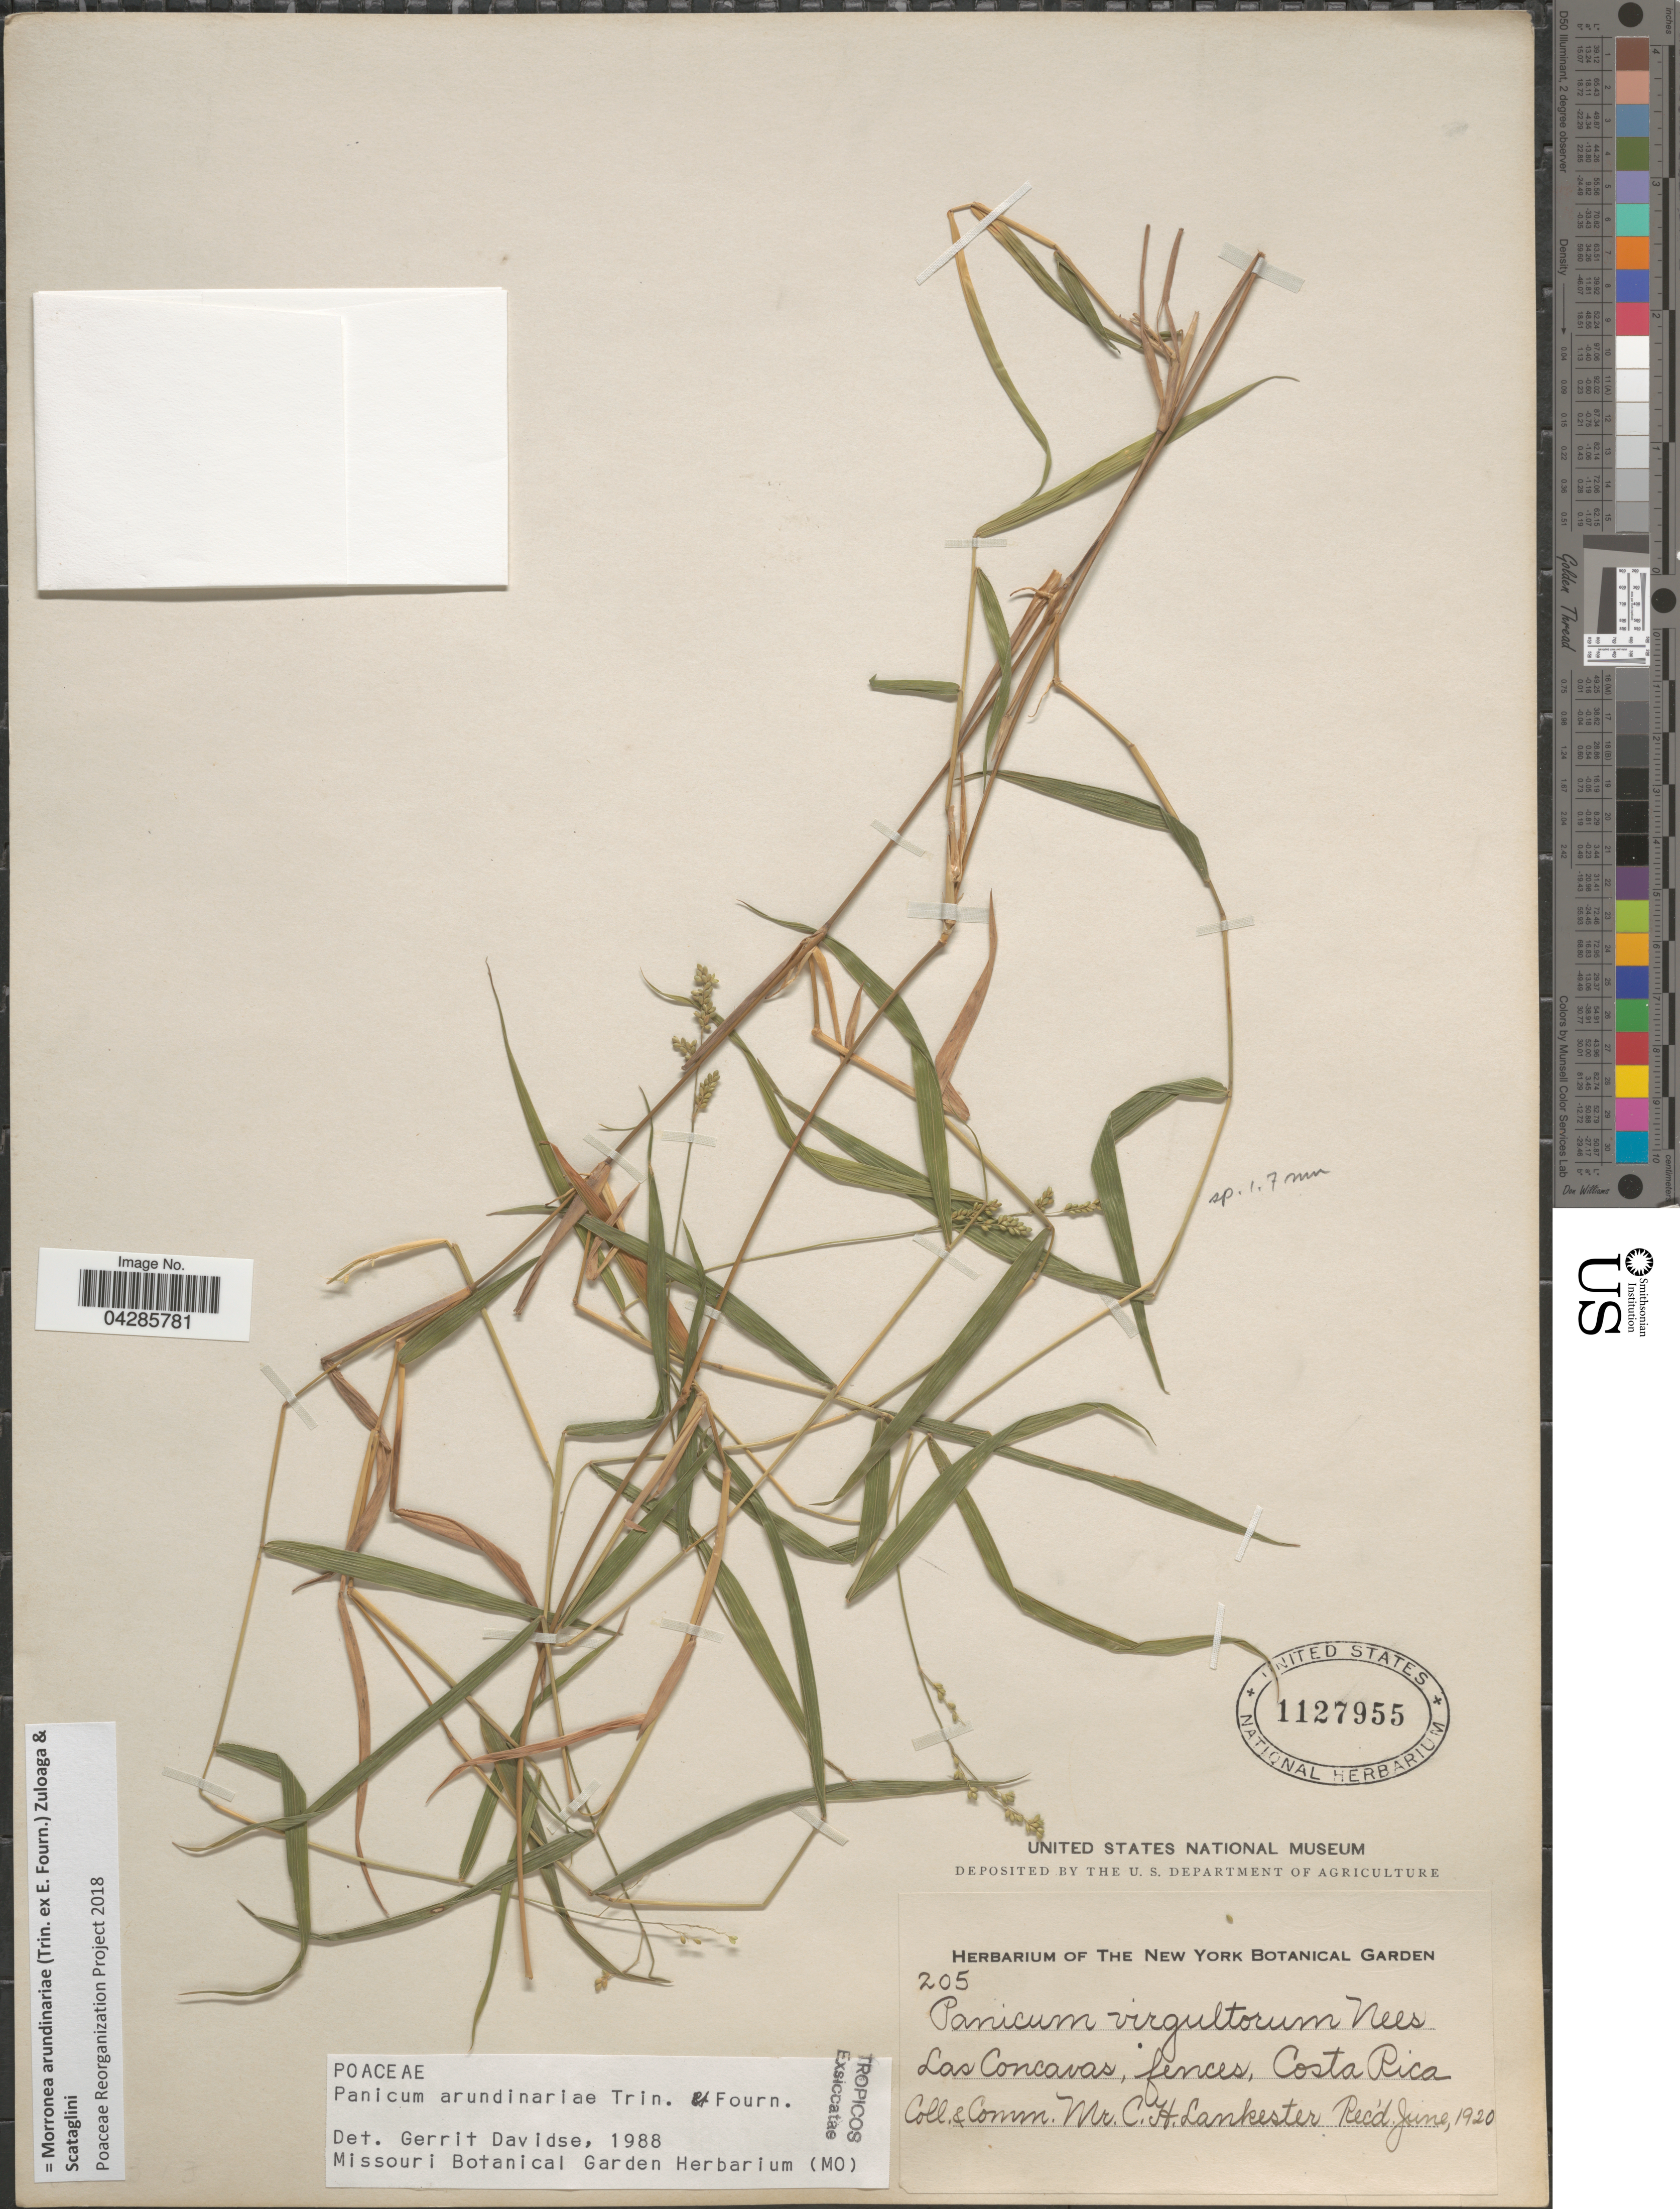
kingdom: Plantae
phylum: Tracheophyta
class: Liliopsida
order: Poales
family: Poaceae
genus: Morronea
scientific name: Morronea arundinariae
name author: (Trin. ex E. Fourn.) Zuloaga & Scataglini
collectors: C. H. Lankester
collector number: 205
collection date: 1920-06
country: Costa Rica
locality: Las Concavas, fences.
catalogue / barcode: US 1127955